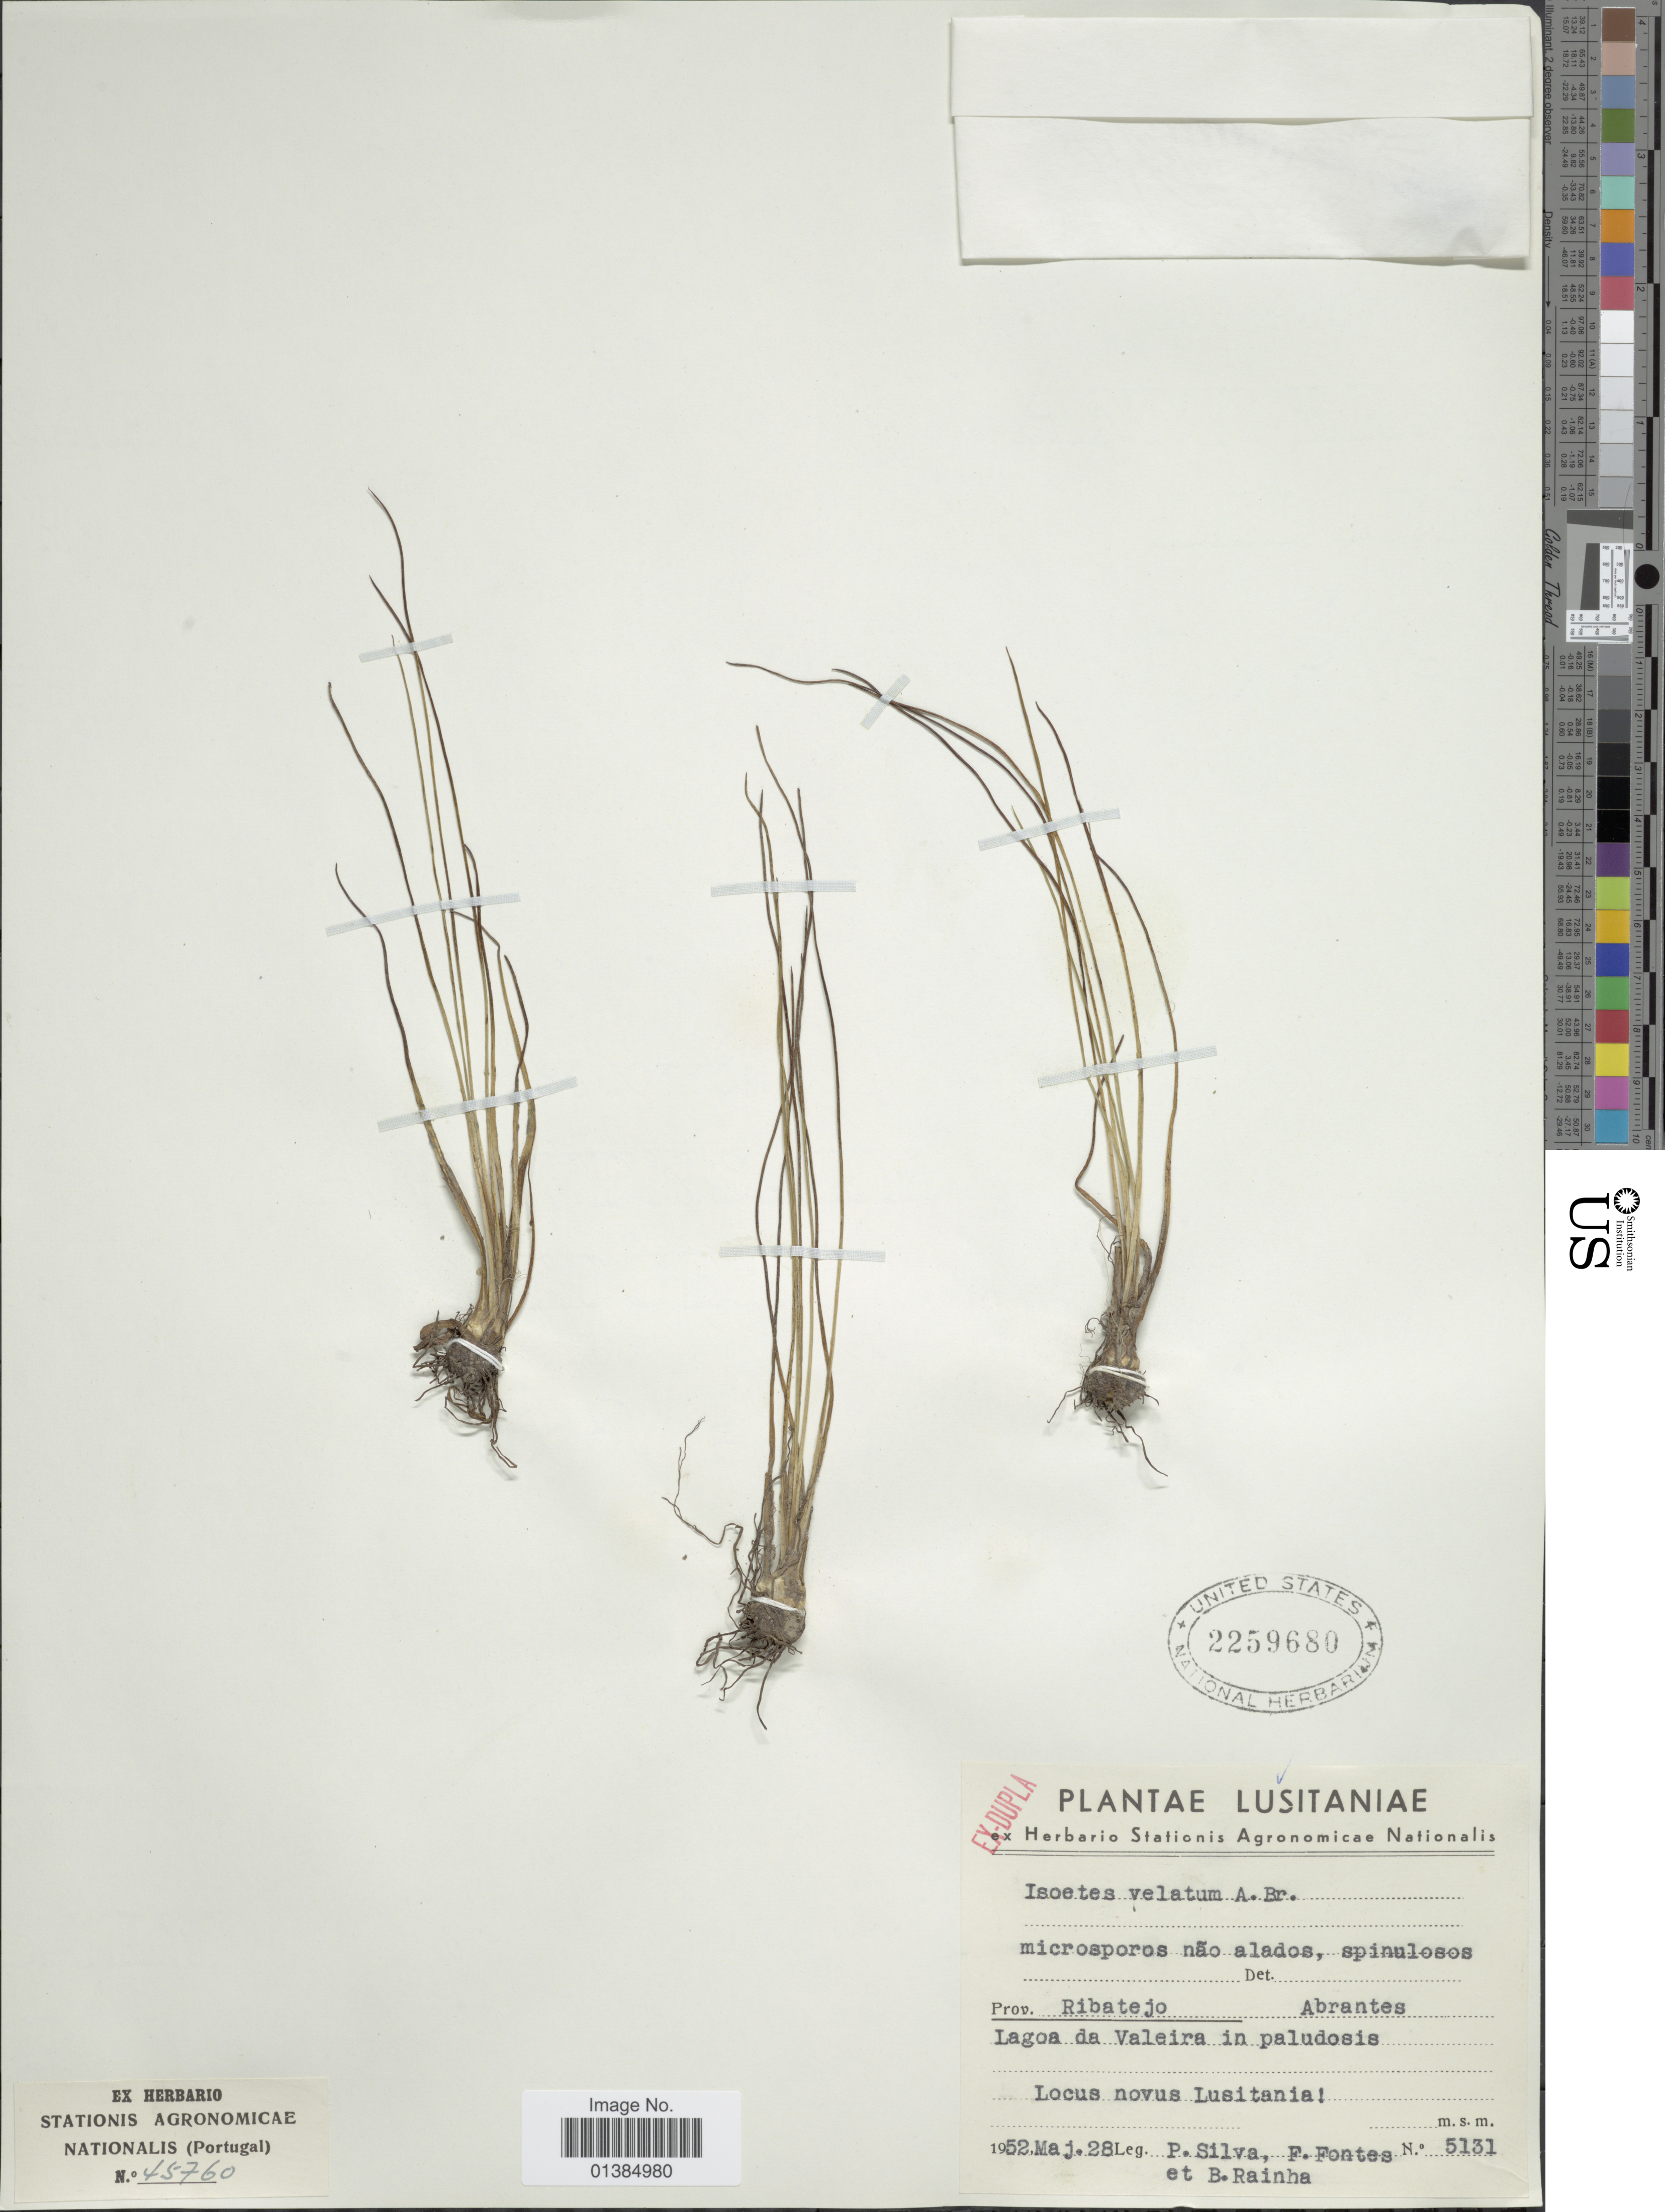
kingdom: Plantae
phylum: Tracheophyta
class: Lycopodiopsida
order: Isoetales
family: Isoetaceae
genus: Isoetes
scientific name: Isoetes velata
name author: A. Braun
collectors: P. Silva, Fontes, F. & B. Rainha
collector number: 5131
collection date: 1952-05-28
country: Portugal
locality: Prov. Ribatejo. Abrantes. Lagoa da Valeira in paludosis.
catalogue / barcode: US 2259680